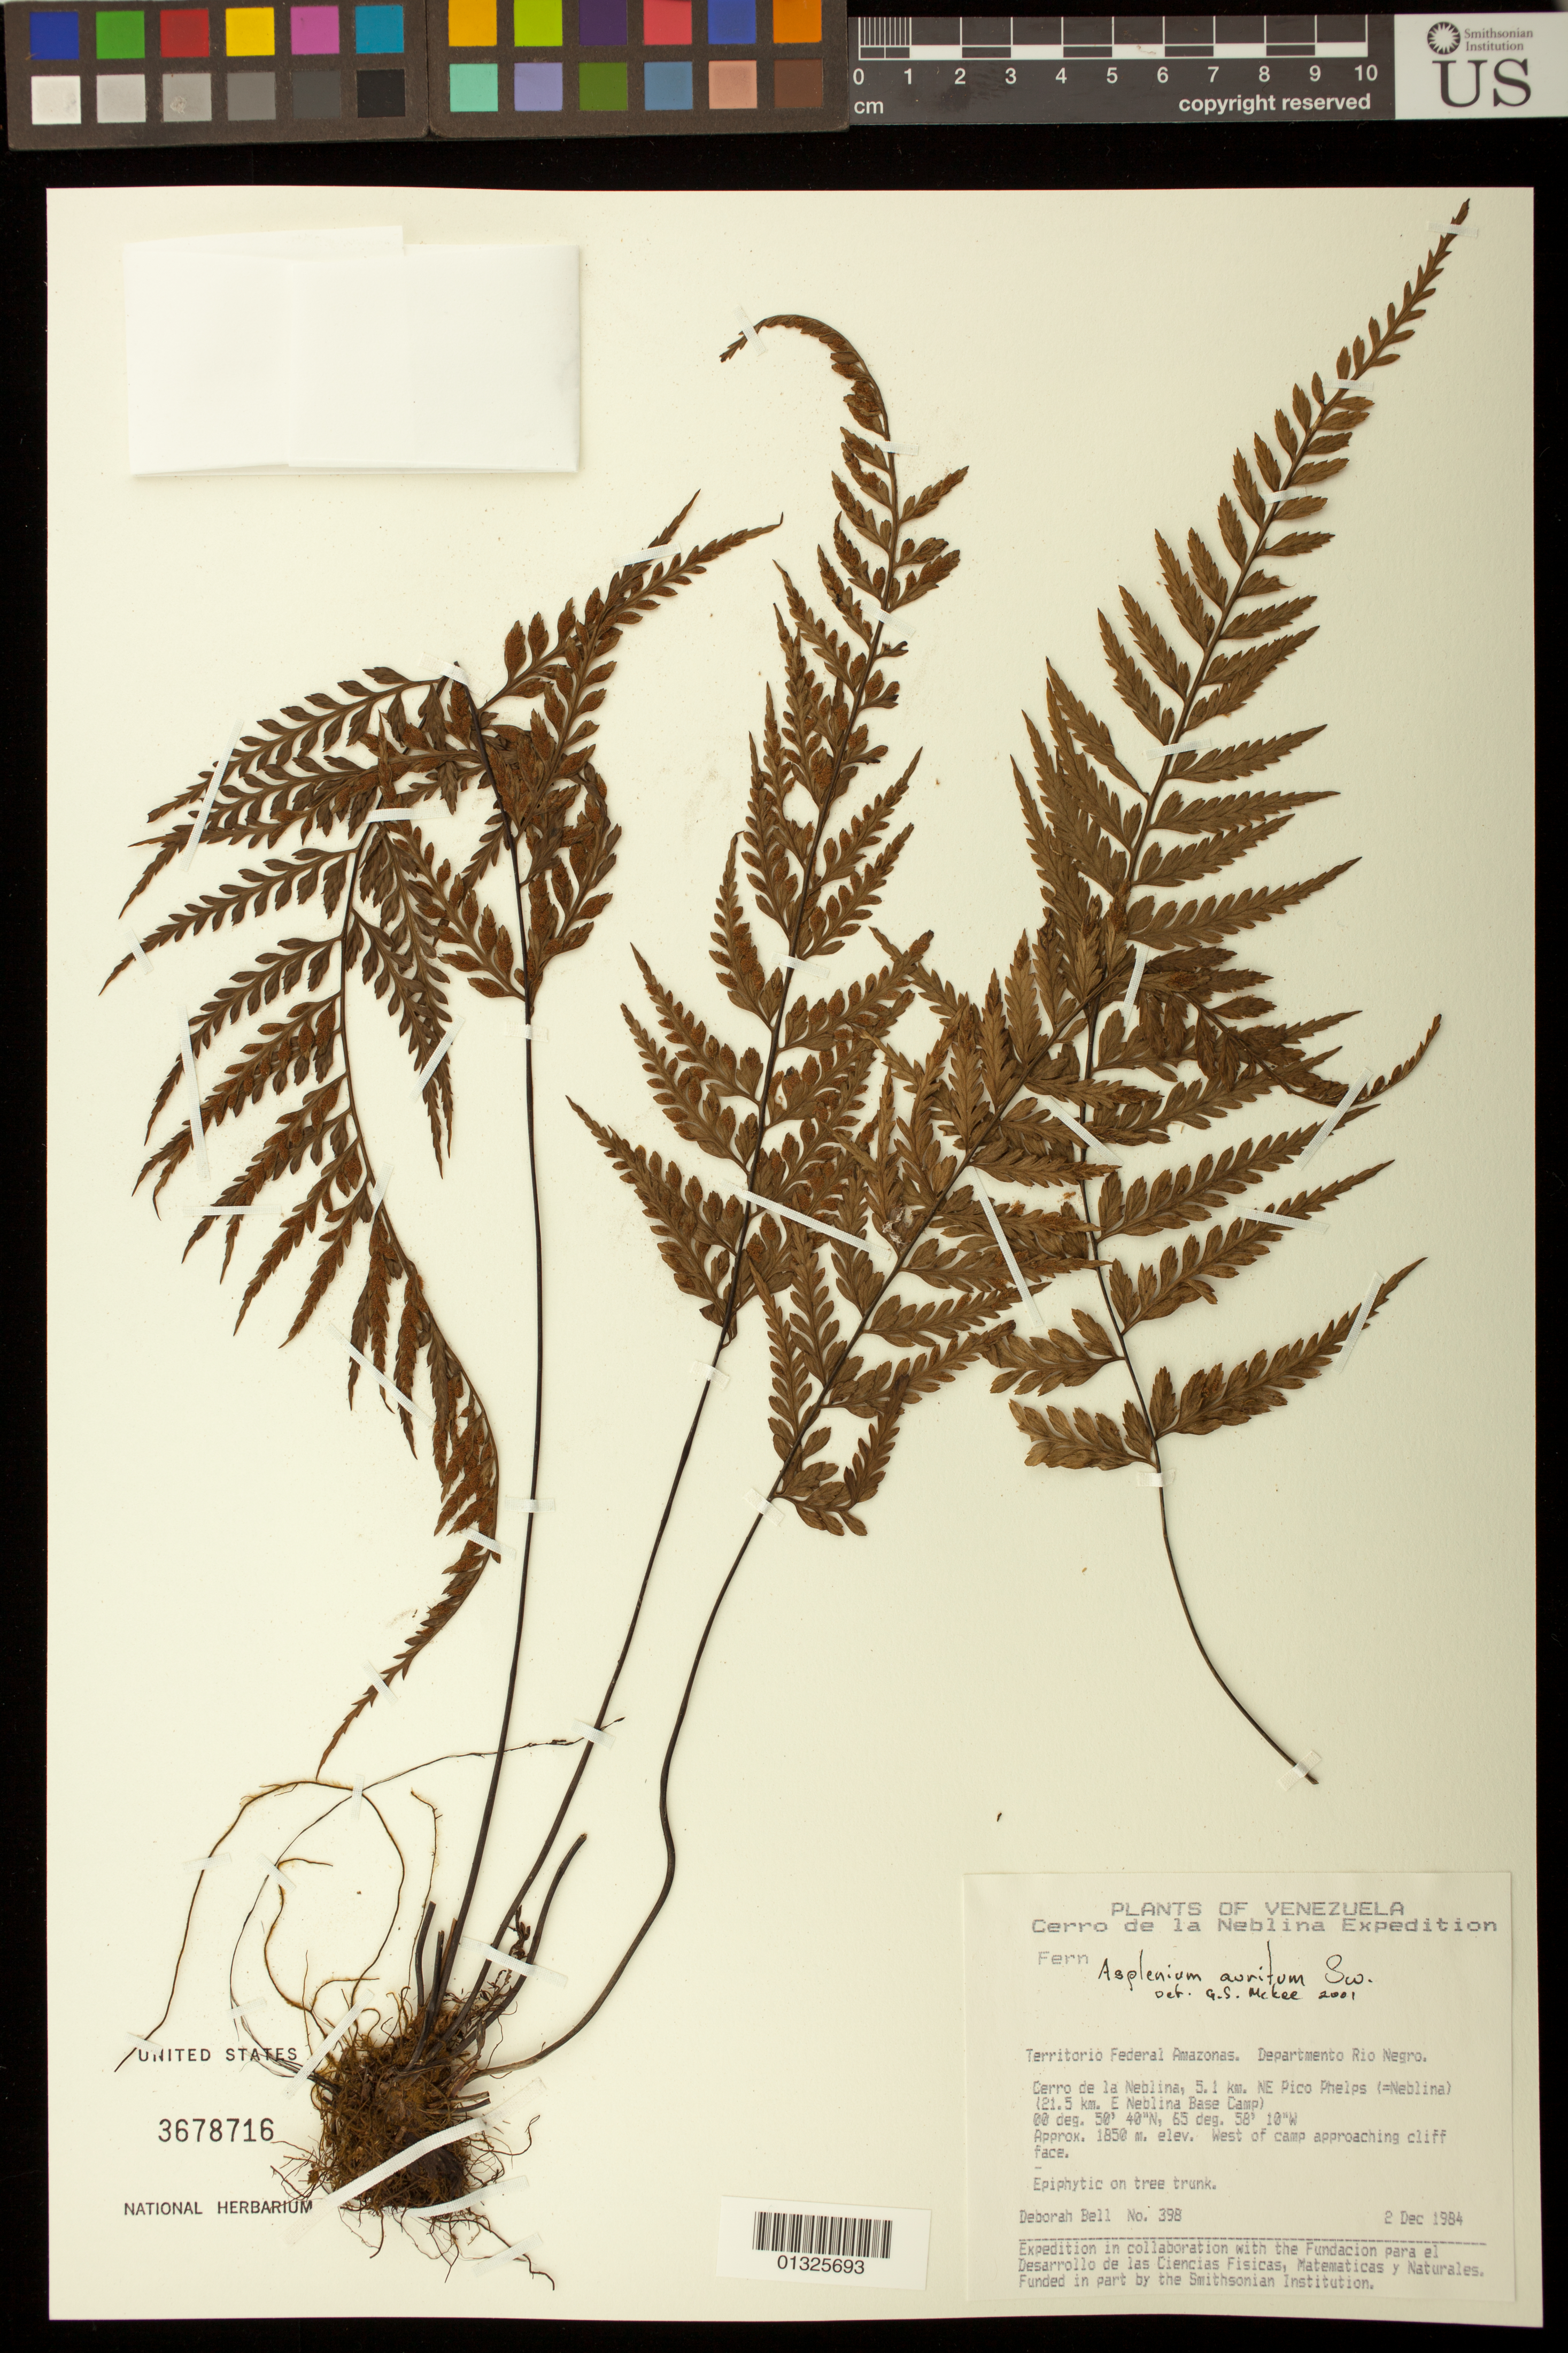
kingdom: Plantae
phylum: Tracheophyta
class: Polypodiopsida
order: Polypodiales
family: Aspleniaceae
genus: Asplenium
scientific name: Asplenium auritum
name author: Sw.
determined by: McKee, G., (BOT), Smithsonian Institution - National Museum of Natural History (UNITED STATES)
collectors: D. A. Bell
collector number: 398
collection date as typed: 2-Dec-84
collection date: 1984-12-02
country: Venezuela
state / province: Amazonas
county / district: Río Negro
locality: Cerro de La Neblina, 5.1 km NE Pico Phelps (21.5km E Neblina Base Camp); west of camp, approaching cliff face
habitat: On tree trunk.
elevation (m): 1850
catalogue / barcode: US 3678716